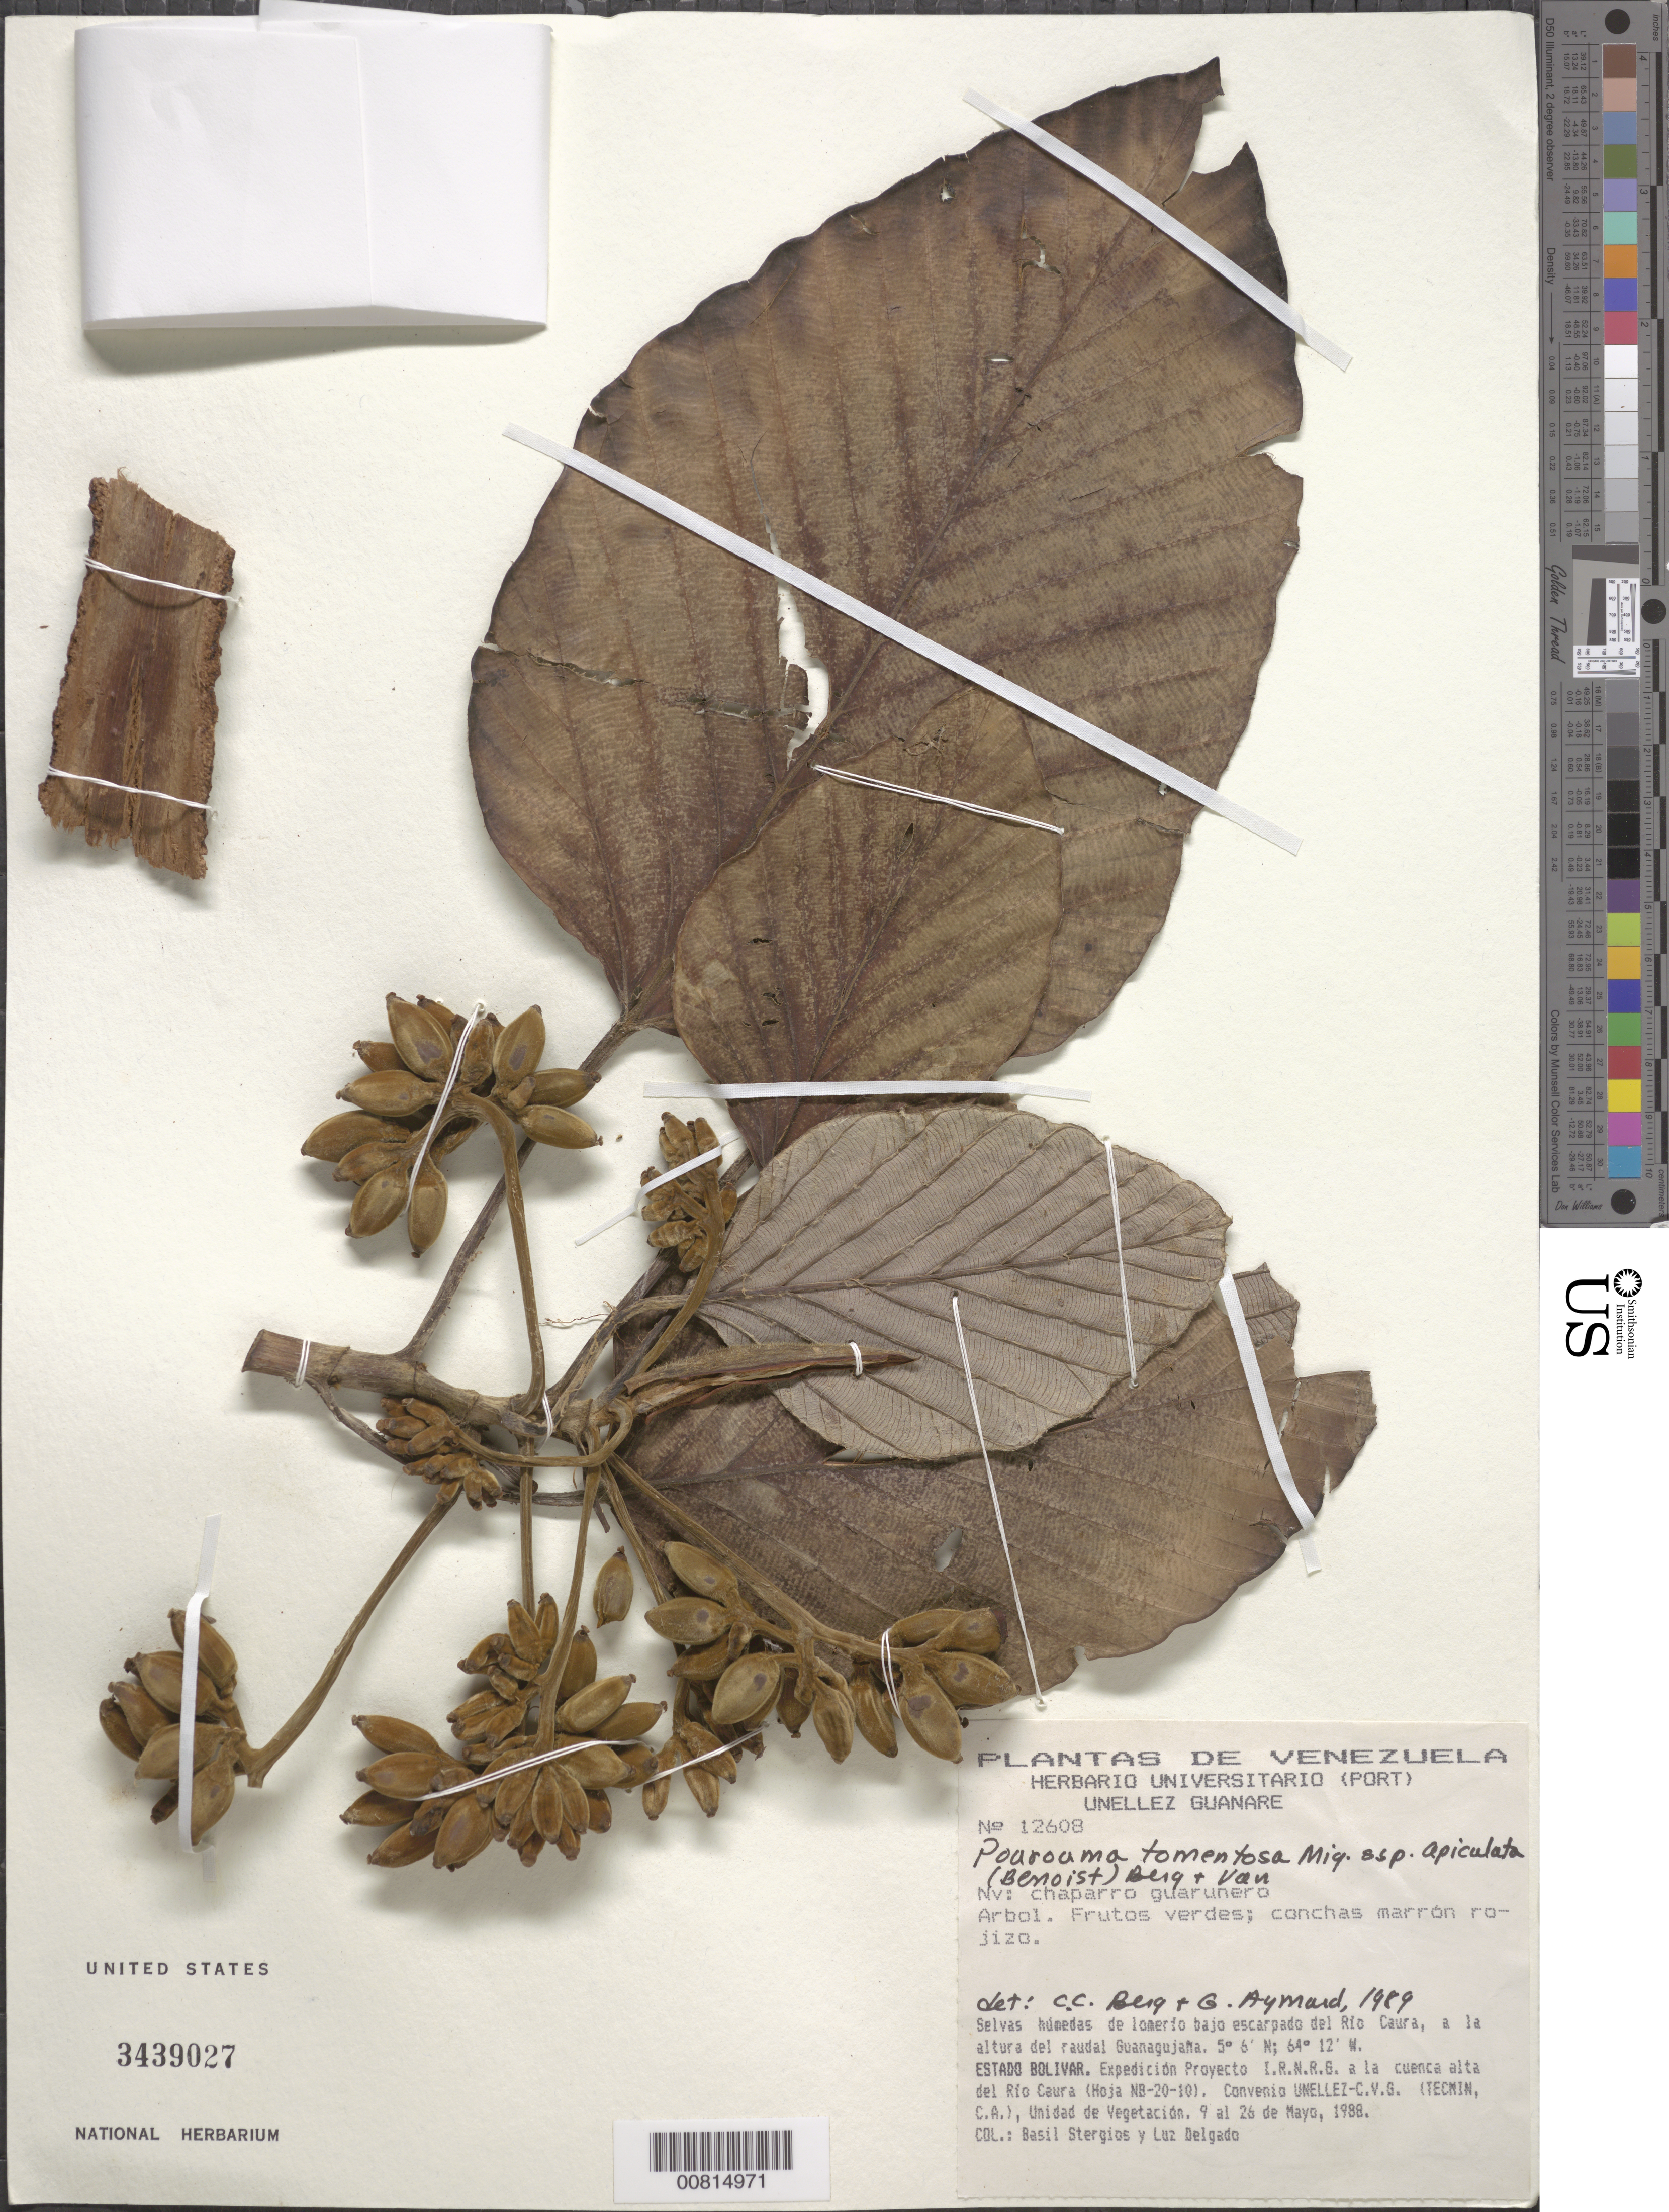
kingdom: Plantae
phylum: Tracheophyta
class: Magnoliopsida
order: Rosales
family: Urticaceae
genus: Pourouma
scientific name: Pourouma tomentosa subsp. apiculata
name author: Miq.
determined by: Berg, C. C.; Aymard C., G. A.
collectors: B. G. Stergios & L. Delgado V.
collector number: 12608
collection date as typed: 9-May-88 to 26-May-88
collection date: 1988-05-09/1988-05-26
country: Venezuela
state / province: Bolívar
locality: Río Caura, raudal Guanagujaña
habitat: Selvas húmedas de lomerio bajo escarpado del río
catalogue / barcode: US 3439027